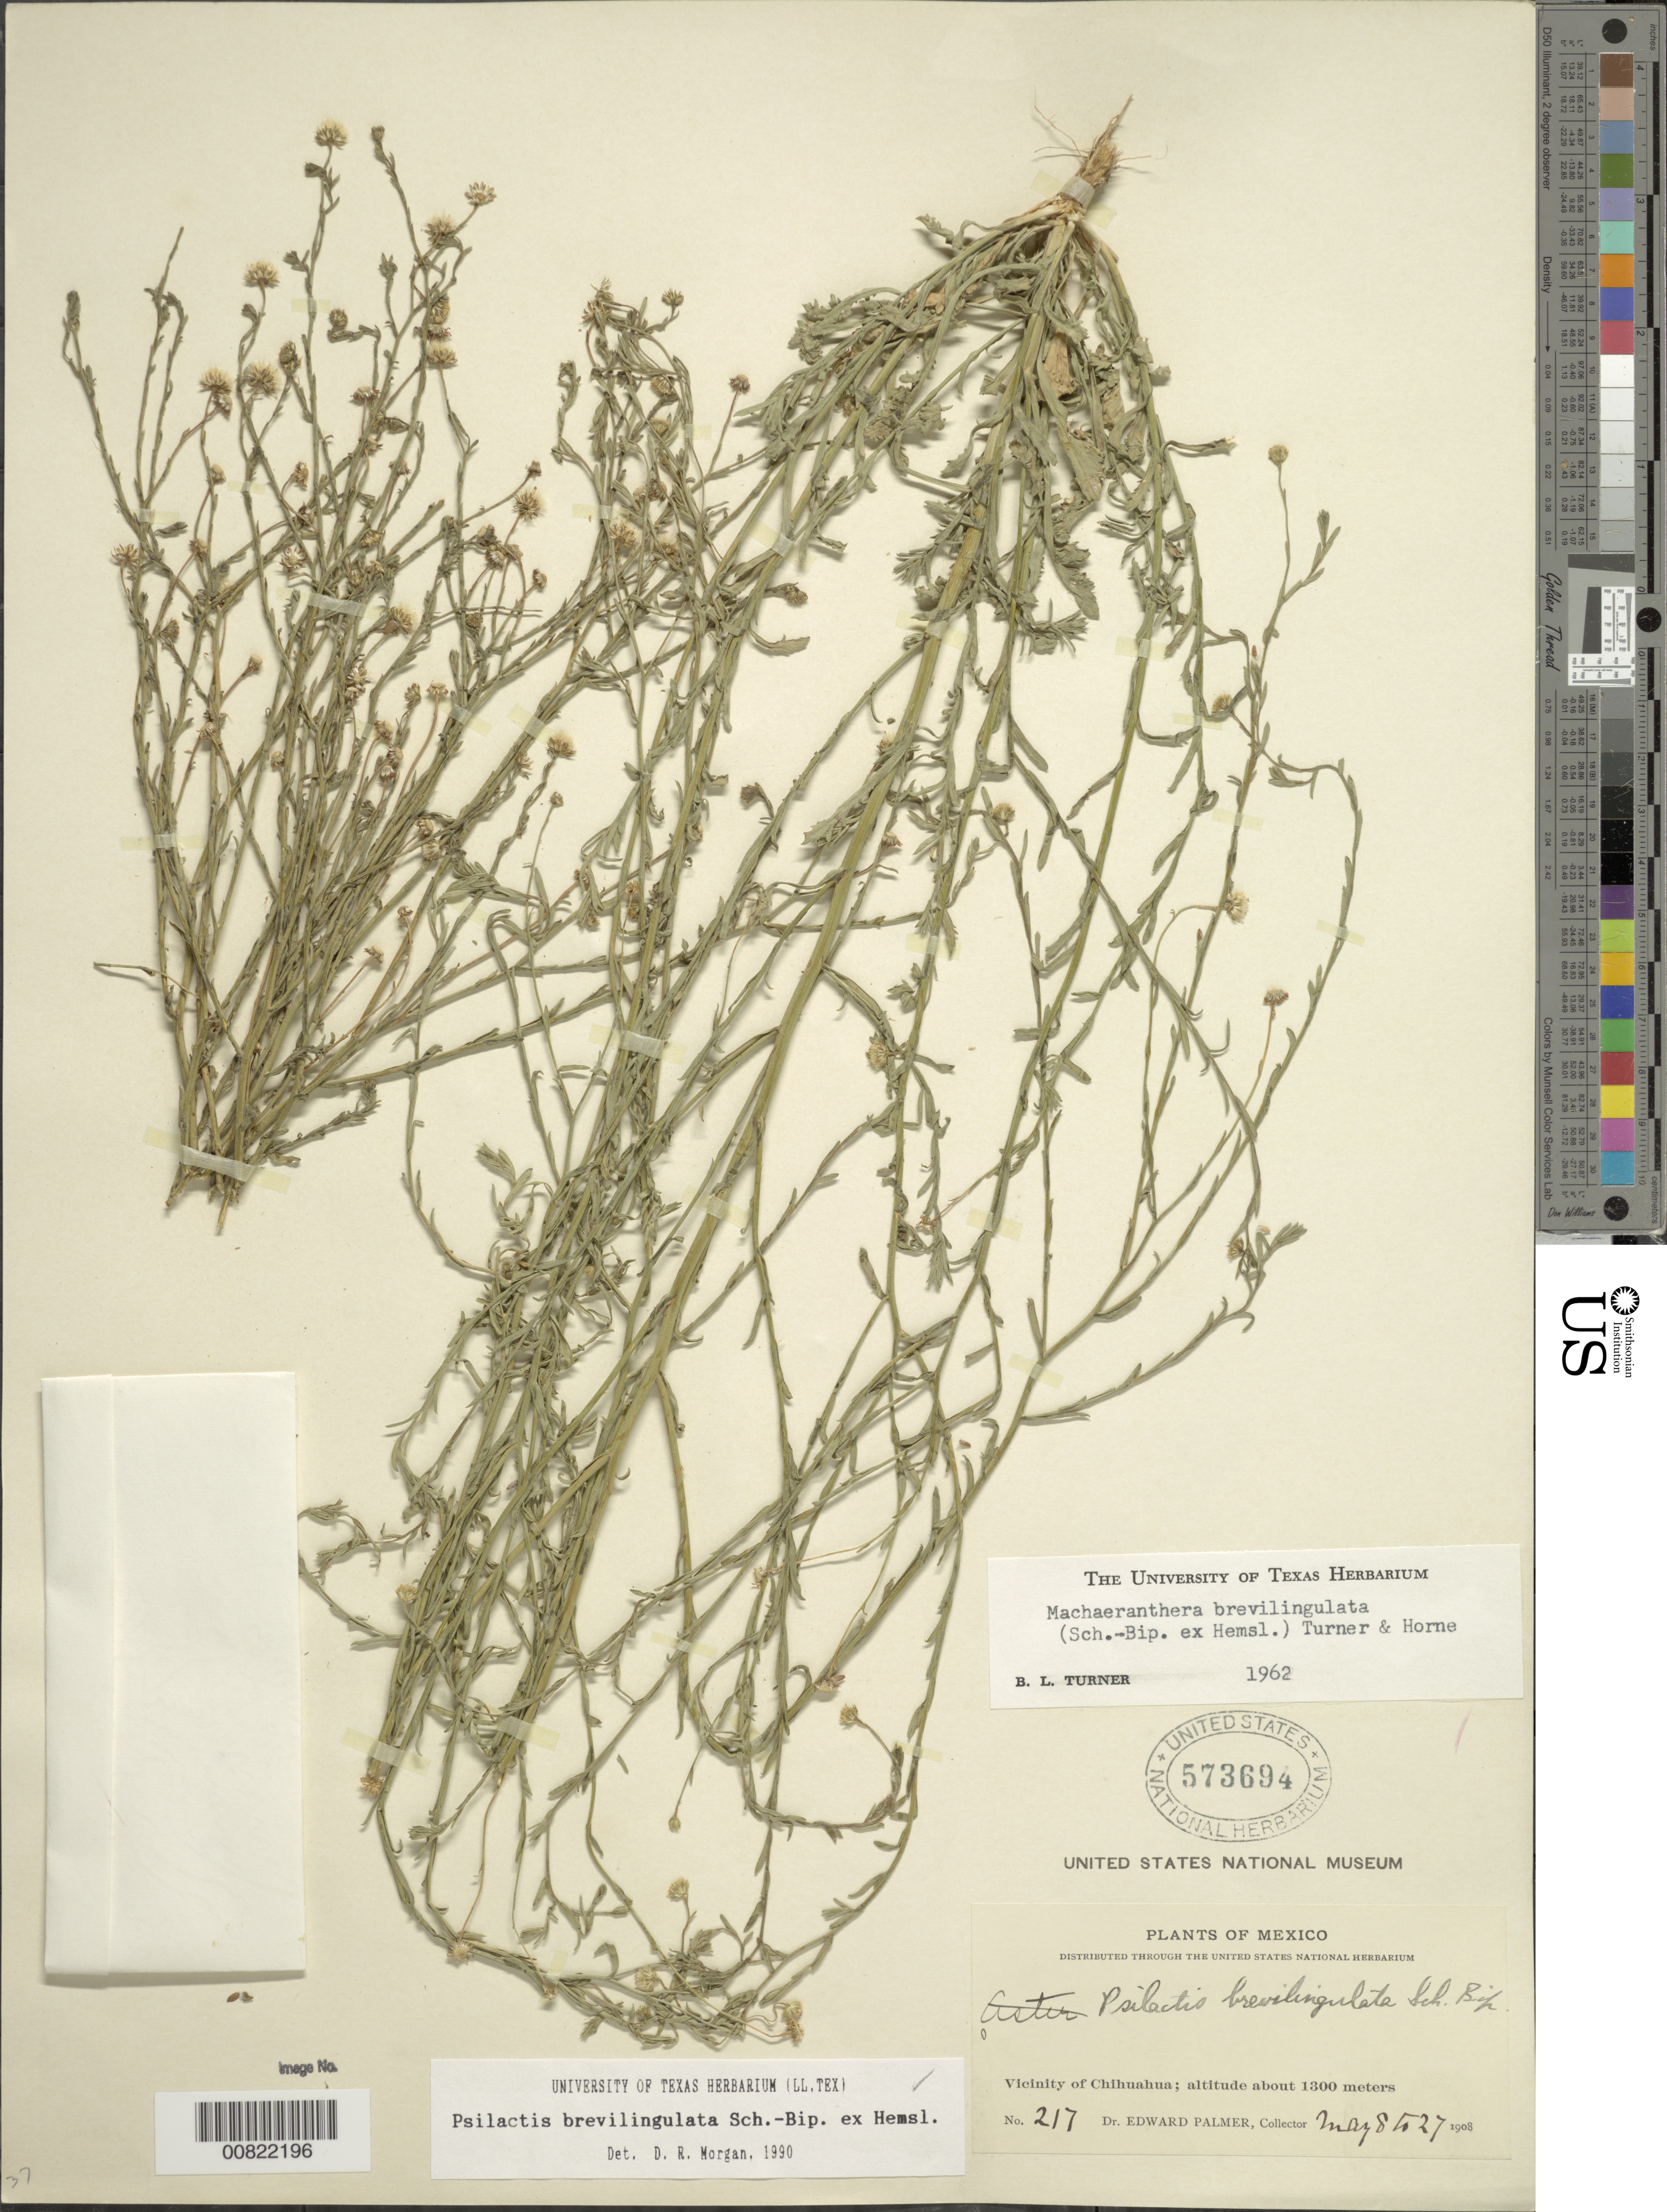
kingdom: Plantae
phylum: Tracheophyta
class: Magnoliopsida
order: Asterales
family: Asteraceae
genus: Psilactis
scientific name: Psilactis brevilingulata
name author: Sch. Bip. ex Hemsl.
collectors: E. Palmer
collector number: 217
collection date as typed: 08 May 1908 to 27 May 1908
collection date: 1908-05-08/1908-05-27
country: Mexico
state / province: Chihuahua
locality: Vicinity of Chihuahua.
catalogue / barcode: US 573694